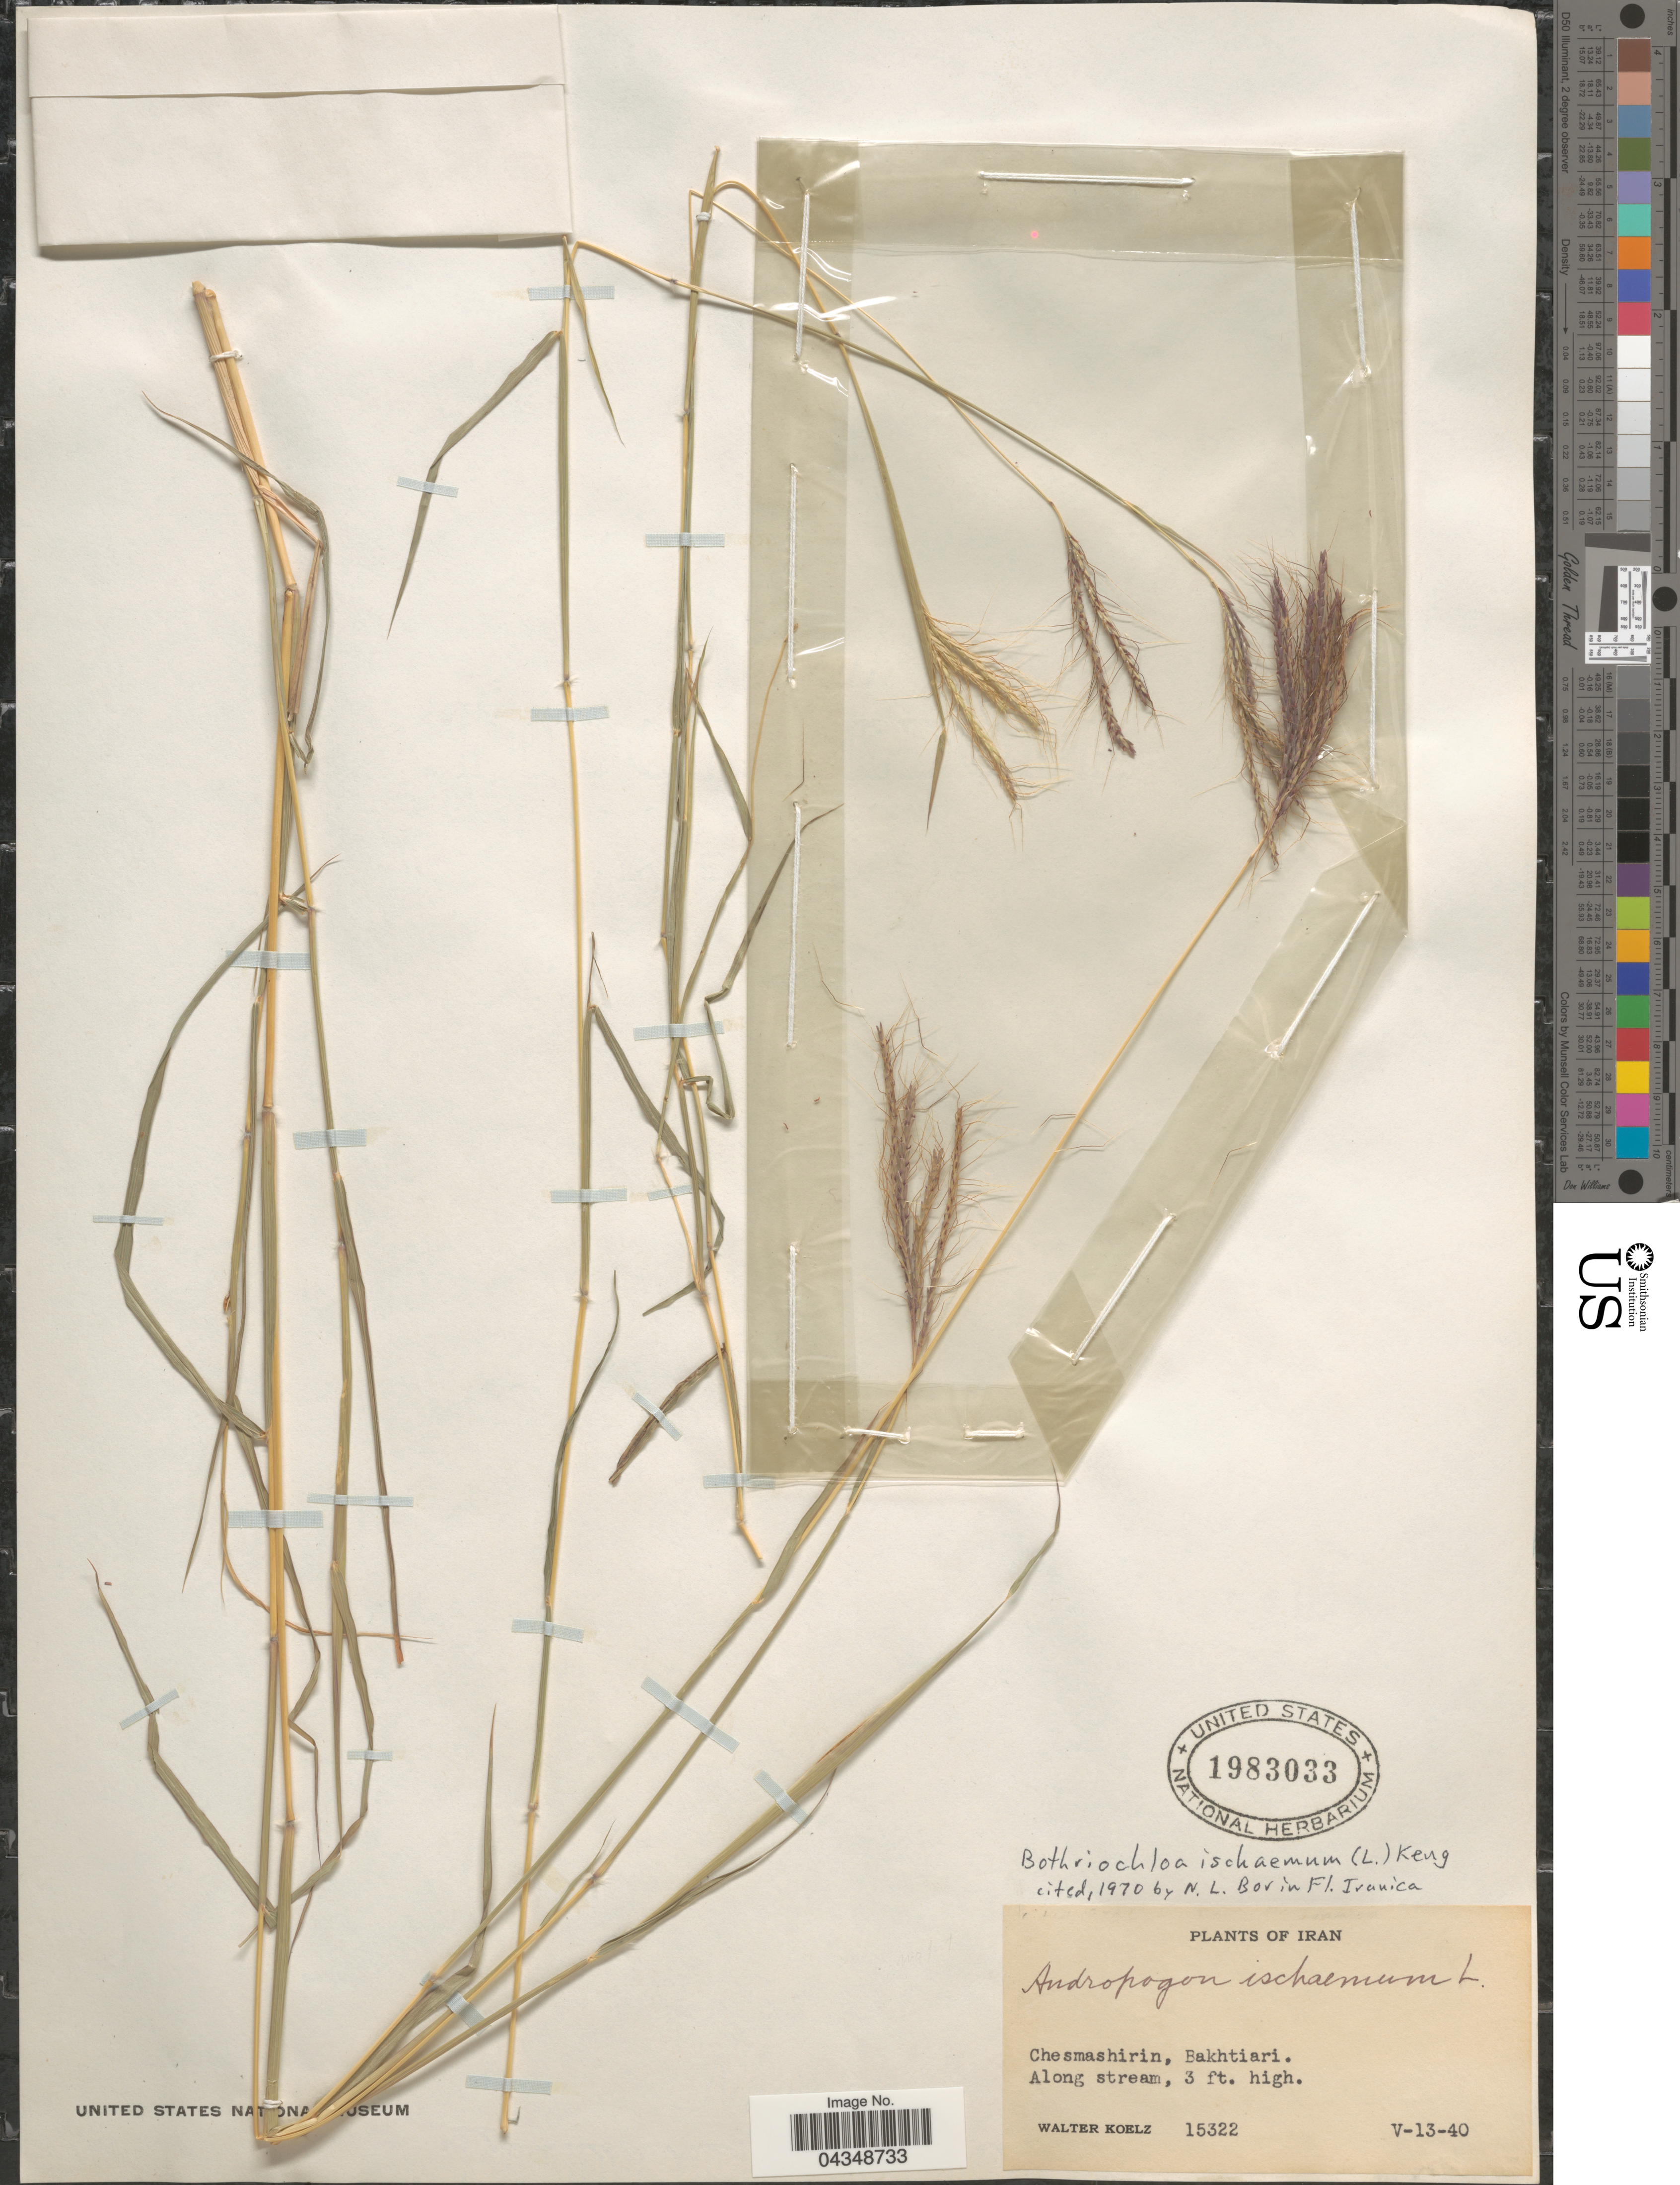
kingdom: Plantae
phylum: Tracheophyta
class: Liliopsida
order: Poales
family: Poaceae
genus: Bothriochloa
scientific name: Bothriochloa ischaemum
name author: (L.) Keng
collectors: W. N. Koelz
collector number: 15322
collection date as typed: Transcribed d/m/y: 13/5/40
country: Iran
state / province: Chahar Mahaal and Bakhtiari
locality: Chesmashirin, Bakhtiari.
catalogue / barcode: US 1983033